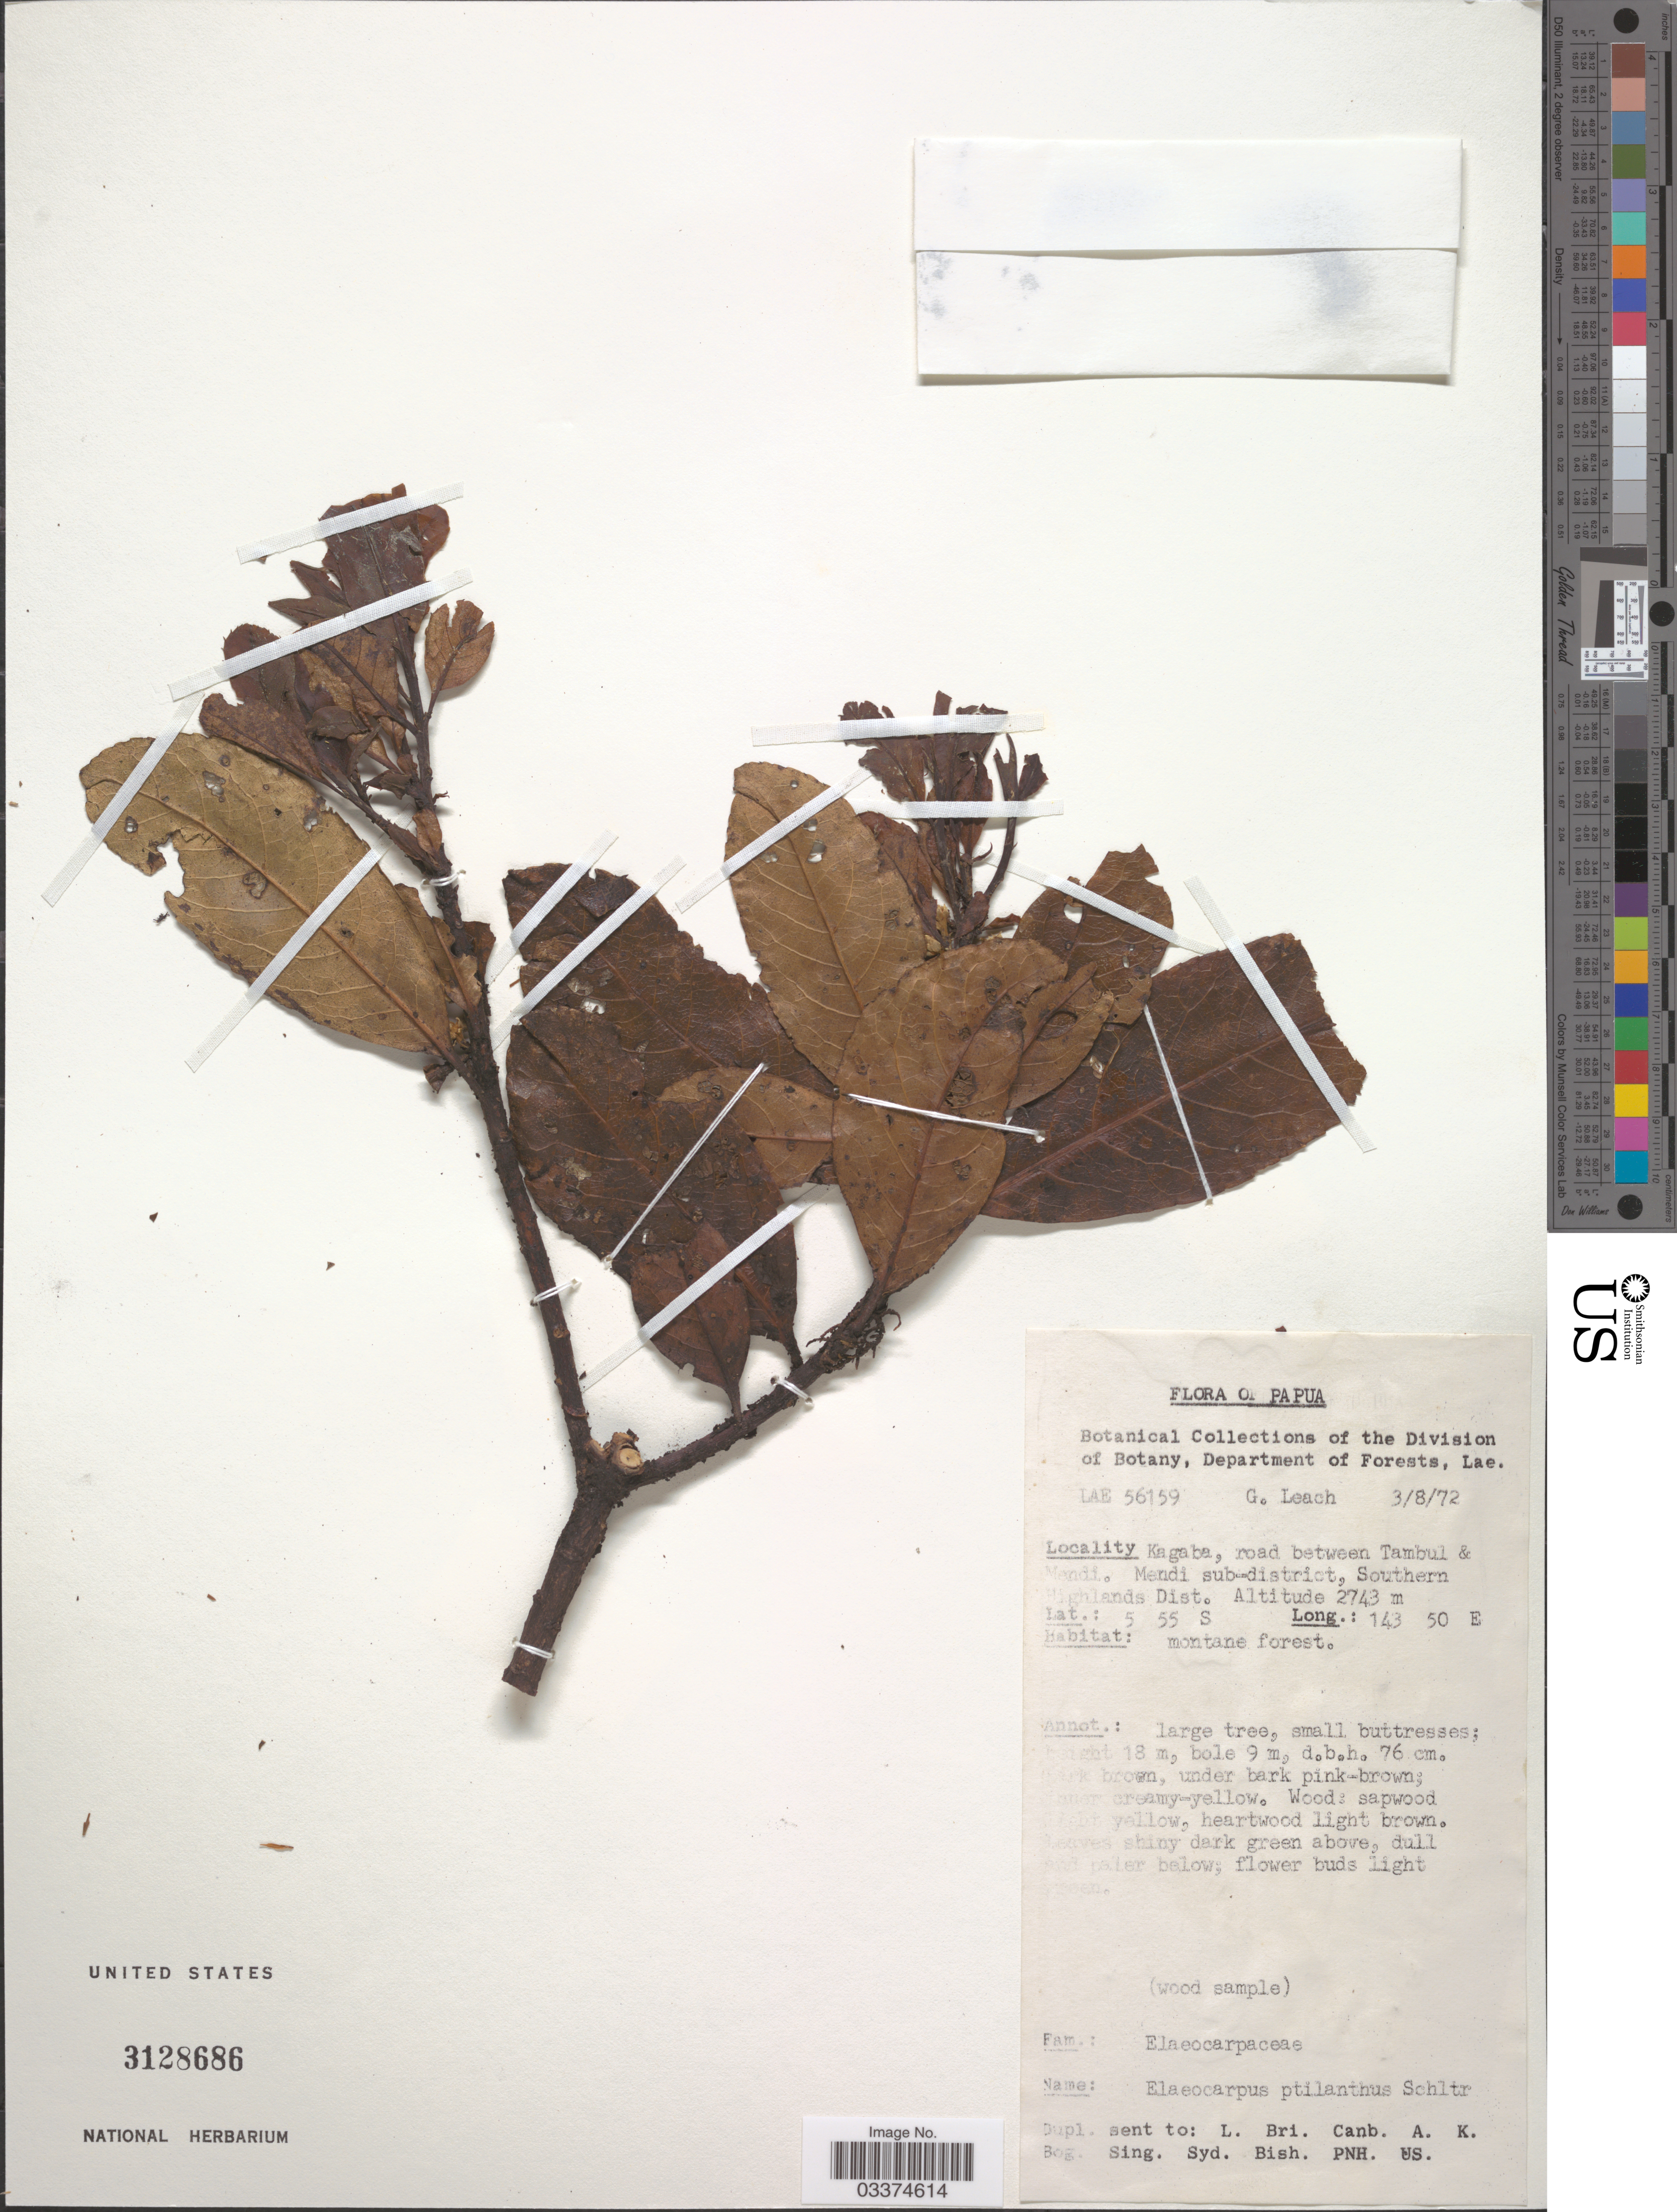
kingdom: Plantae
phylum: Tracheophyta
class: Magnoliopsida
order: Oxalidales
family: Elaeocarpaceae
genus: Elaeocarpus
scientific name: Elaeocarpus ptilanthus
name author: Schltr.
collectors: G. Leach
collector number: LAE56159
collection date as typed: Transcribed d/m/y: 3/8/72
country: Papua New Guinea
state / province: Southern Highlands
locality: Papua, Kagaba, road between Tambul & Mendi. Mendi sub-district, Southern Highlands Dist.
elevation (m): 2743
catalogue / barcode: US 3128686